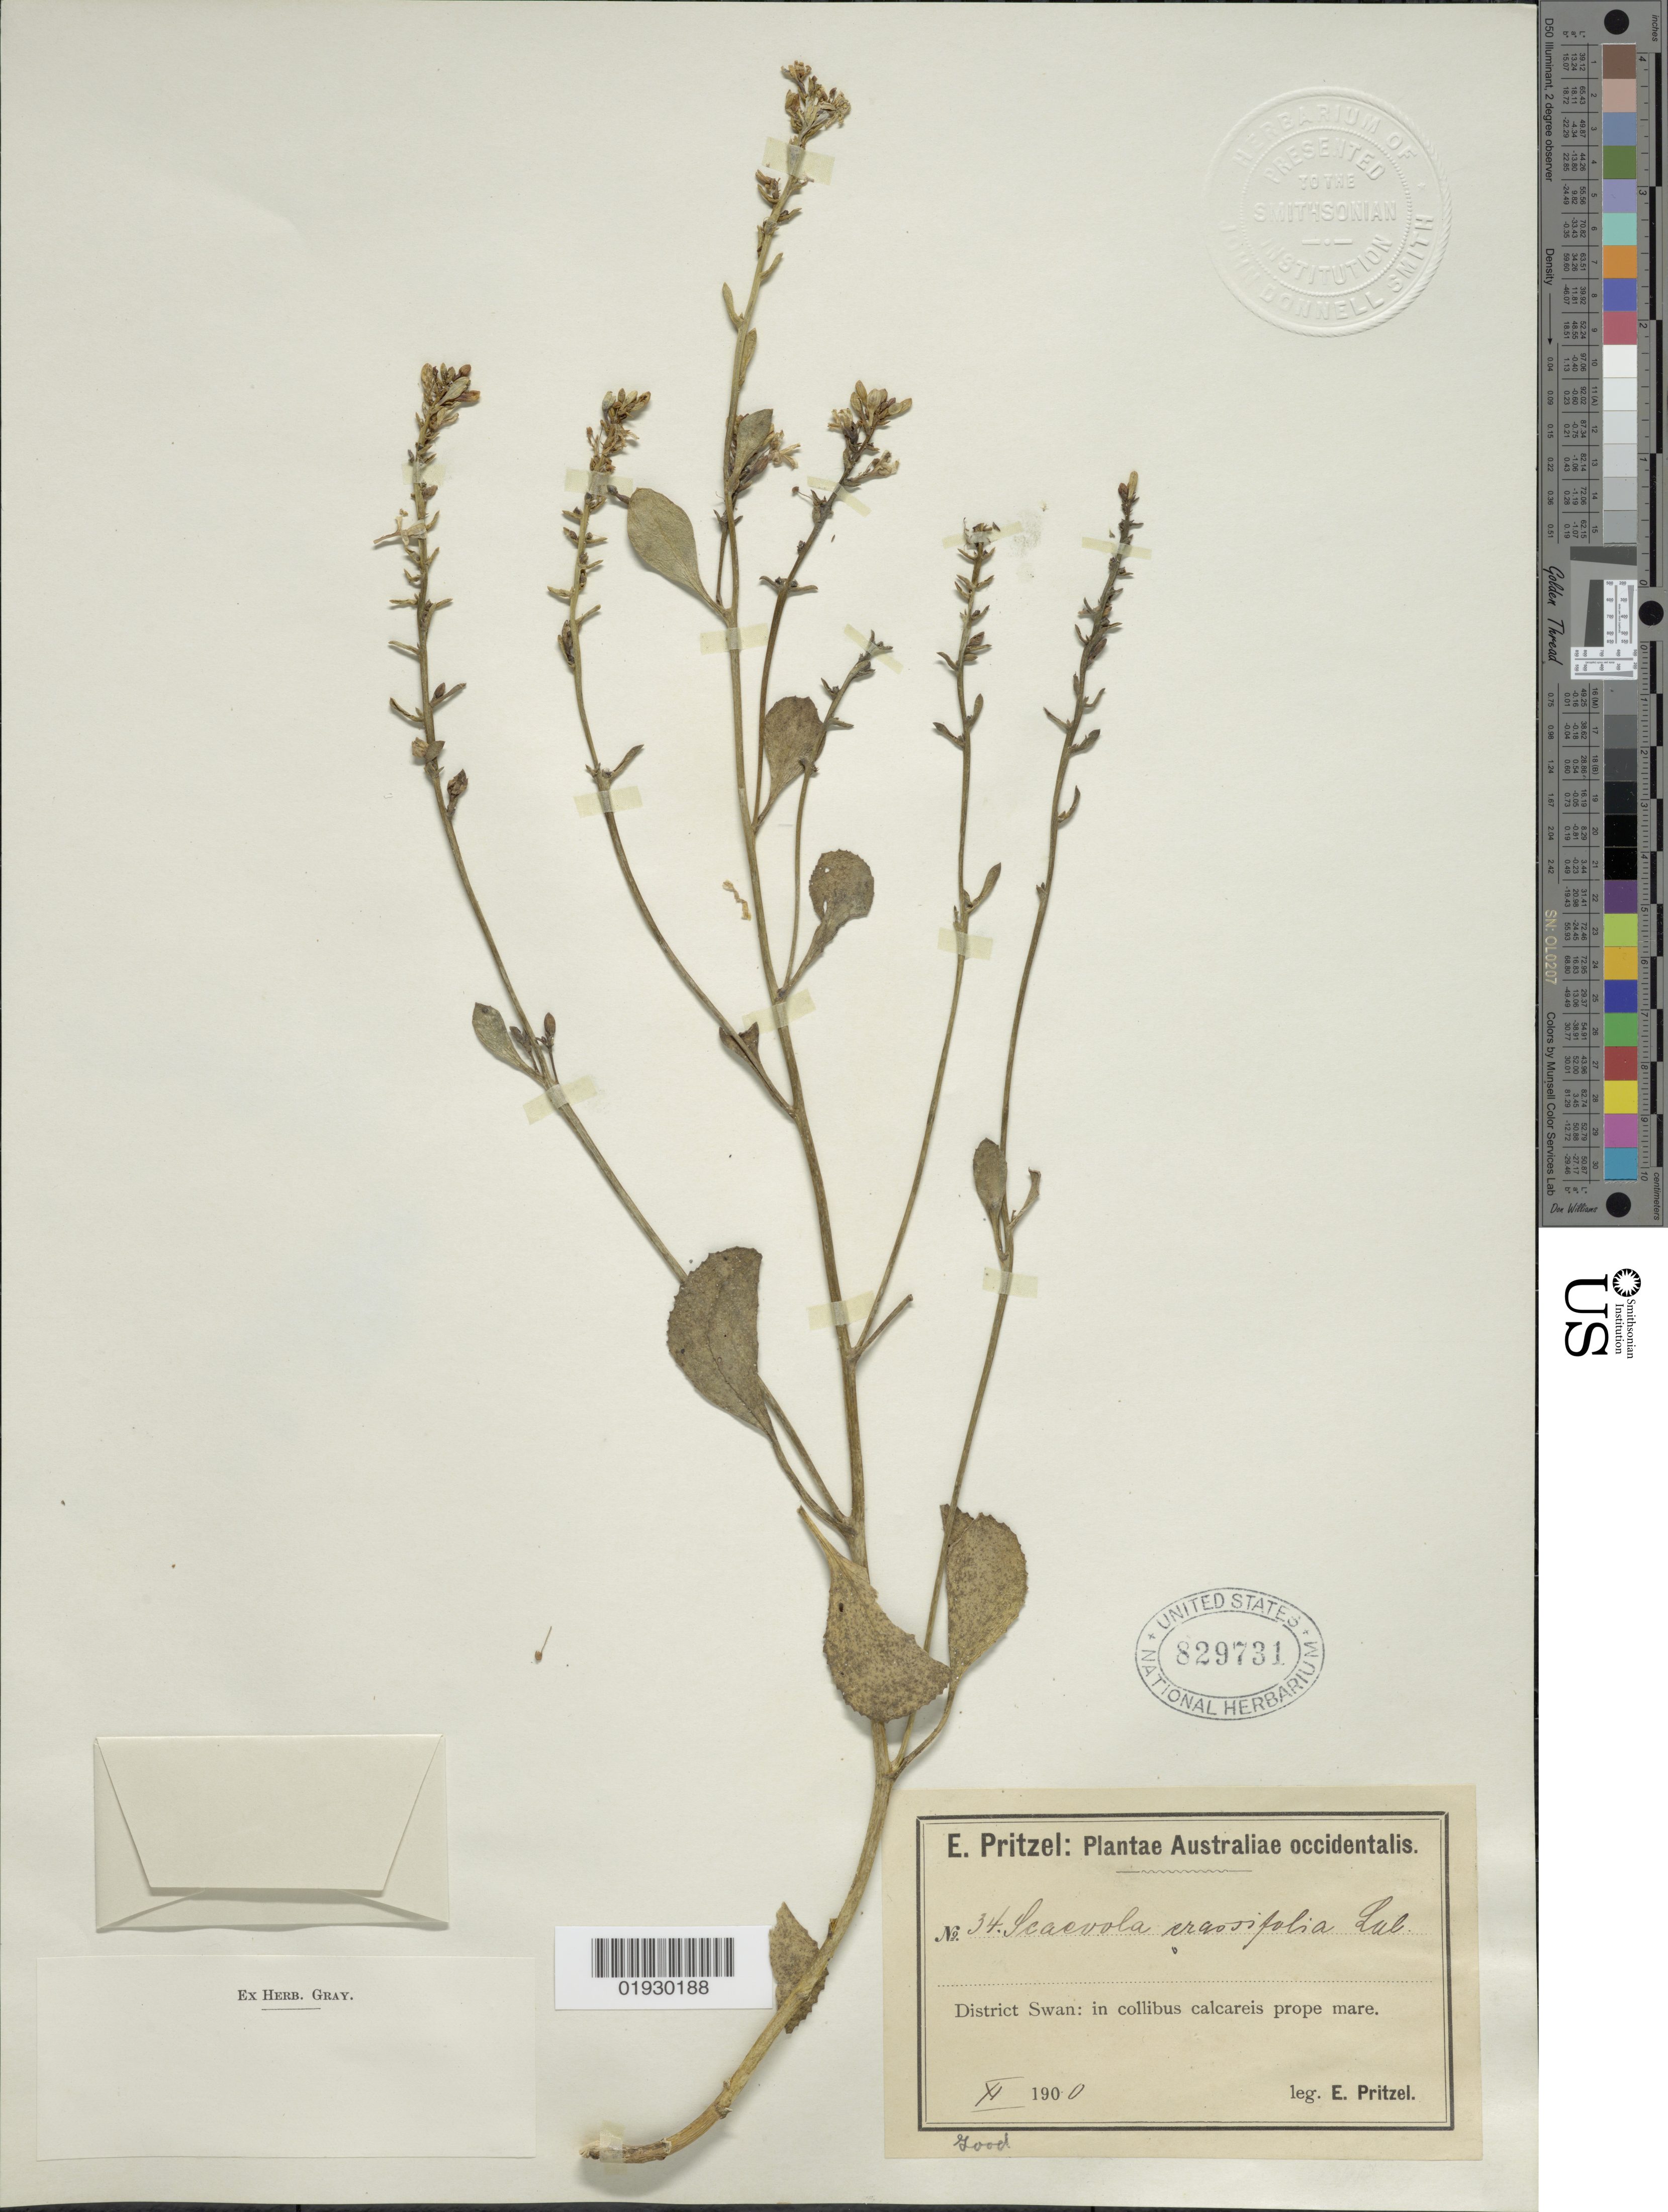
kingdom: Plantae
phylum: Tracheophyta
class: Magnoliopsida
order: Asterales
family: Goodeniaceae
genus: Scaevola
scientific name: Scaevola crassifolia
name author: Labill.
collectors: E. G. Pritzel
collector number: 34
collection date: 1900-11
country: Australia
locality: Australiae occidentalis. District Swan: in collibus calcareis prope mare.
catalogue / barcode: US 829731